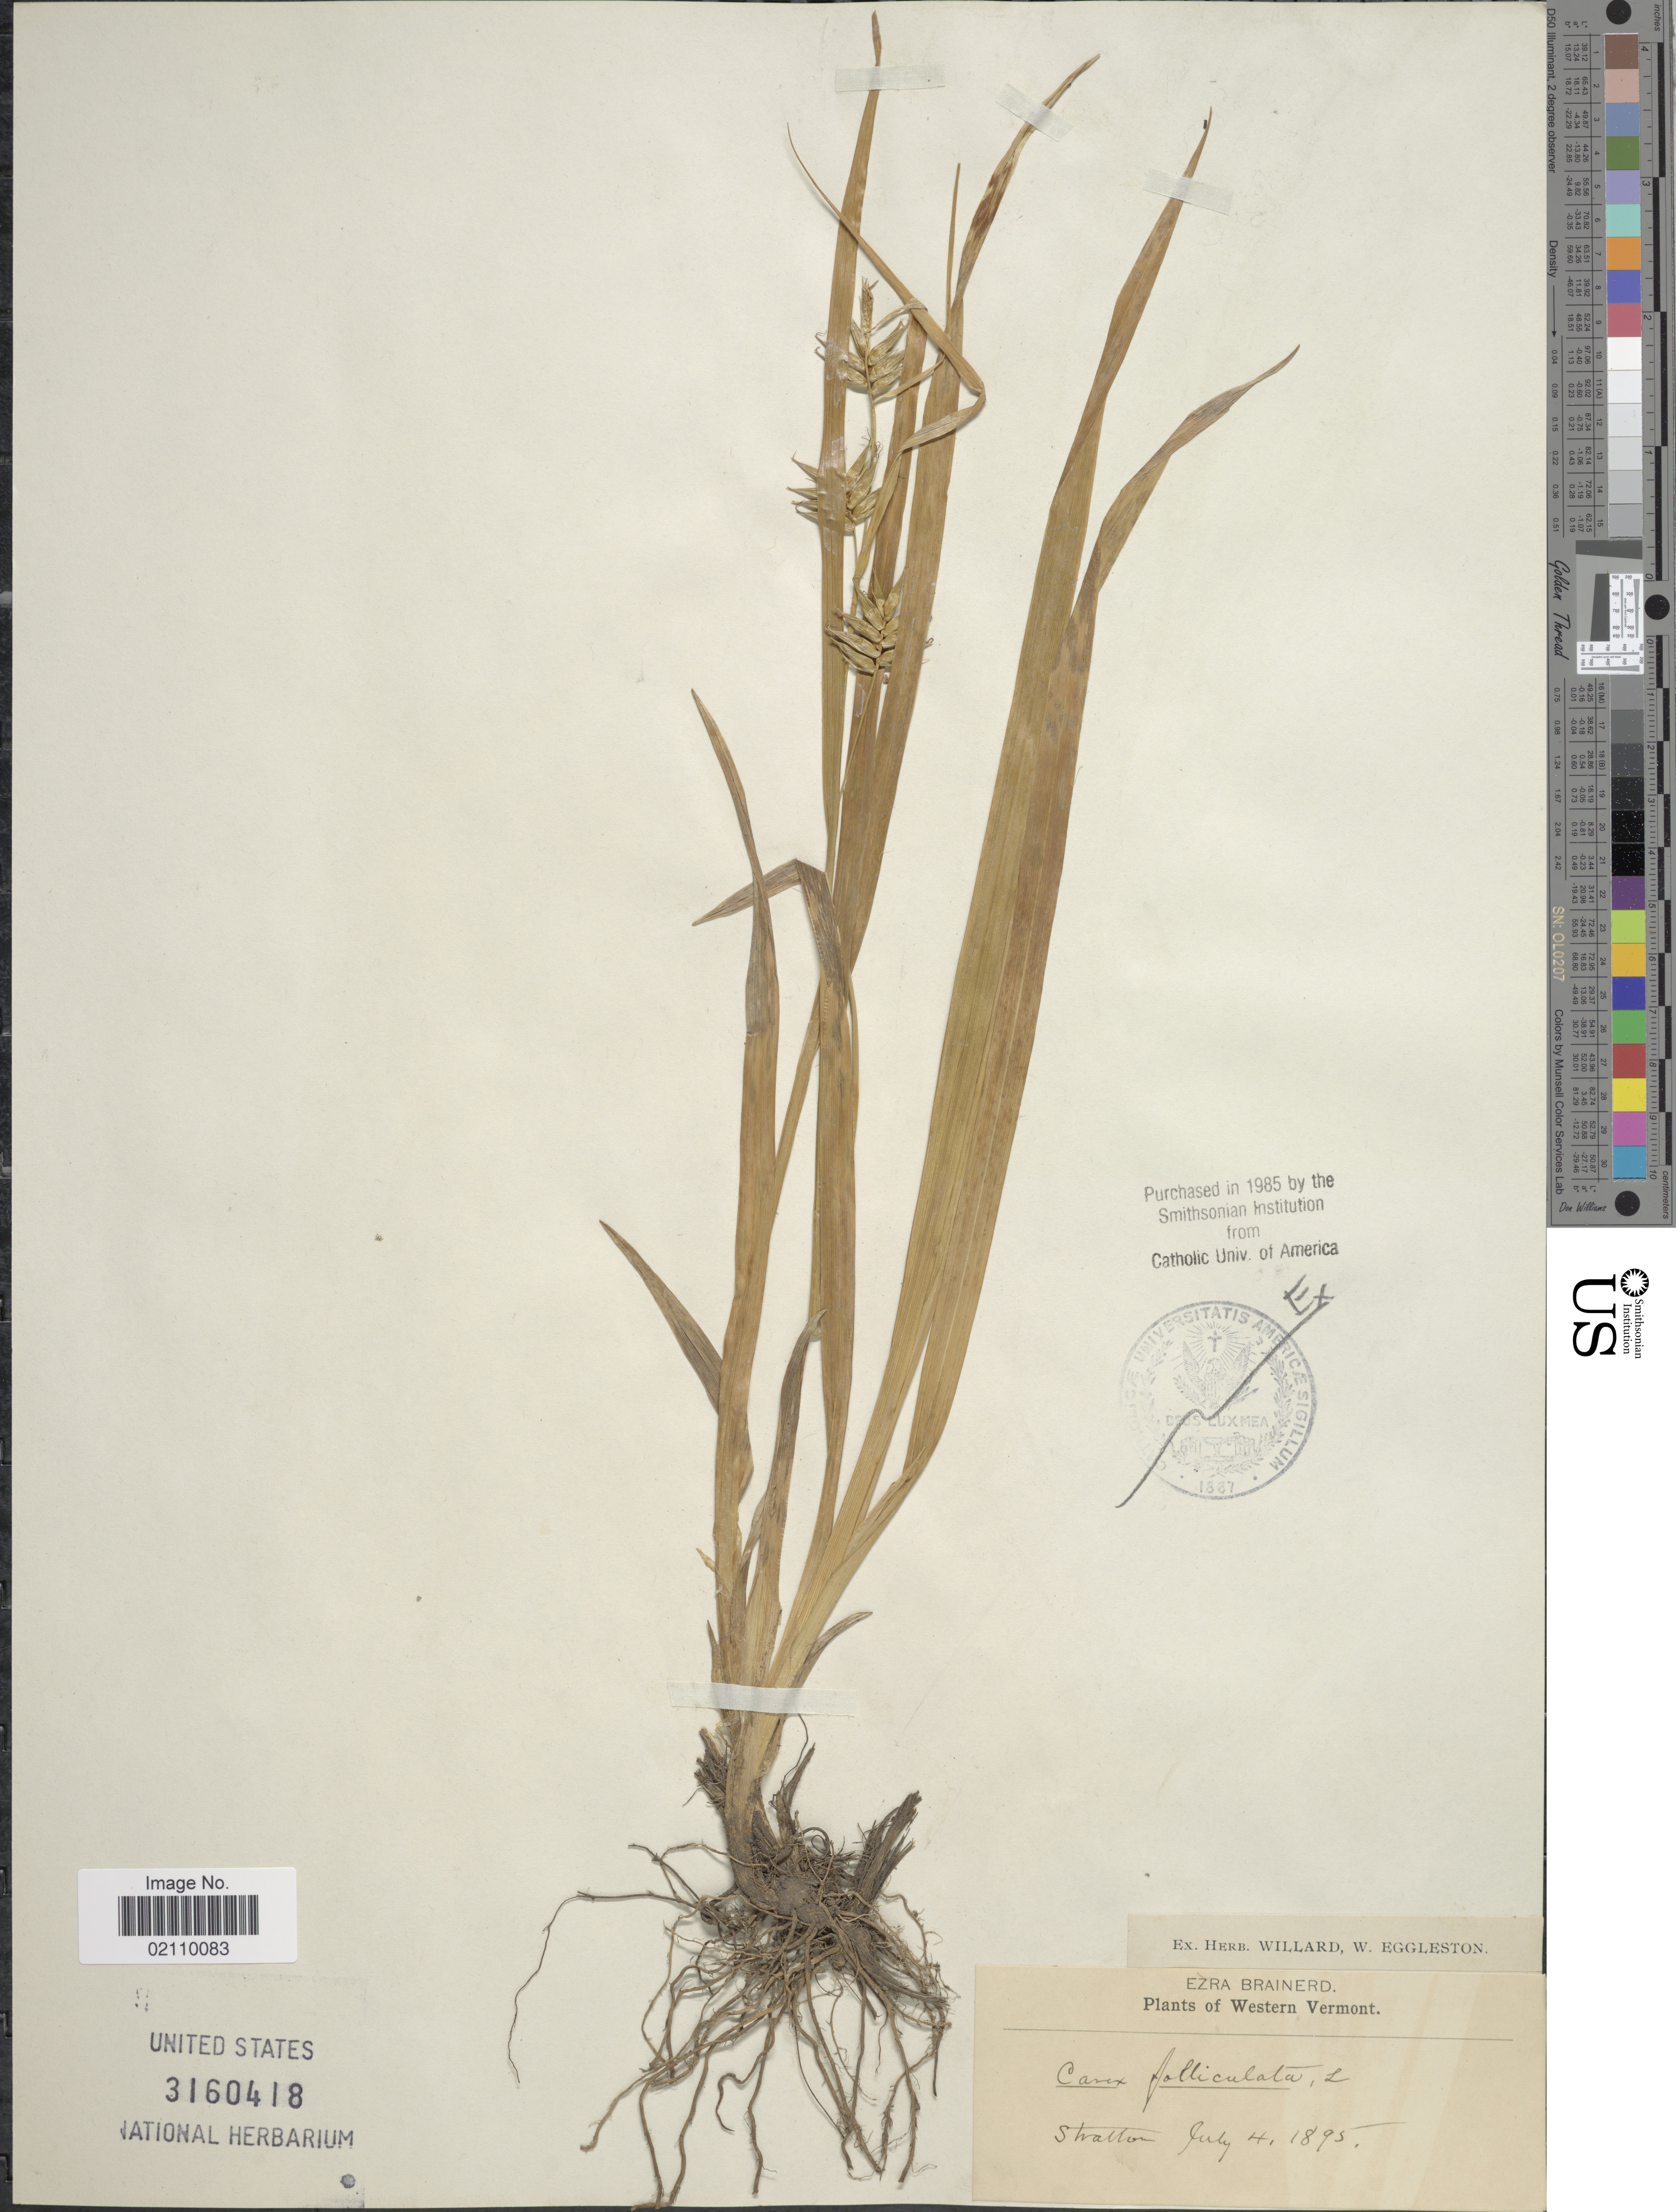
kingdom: Plantae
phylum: Tracheophyta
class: Liliopsida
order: Poales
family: Cyperaceae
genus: Carex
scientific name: Carex folliculata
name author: L.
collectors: E. Brainerd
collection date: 1895-07-04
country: United States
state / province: Vermont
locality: Western Vermont, Stratton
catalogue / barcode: US 3160418